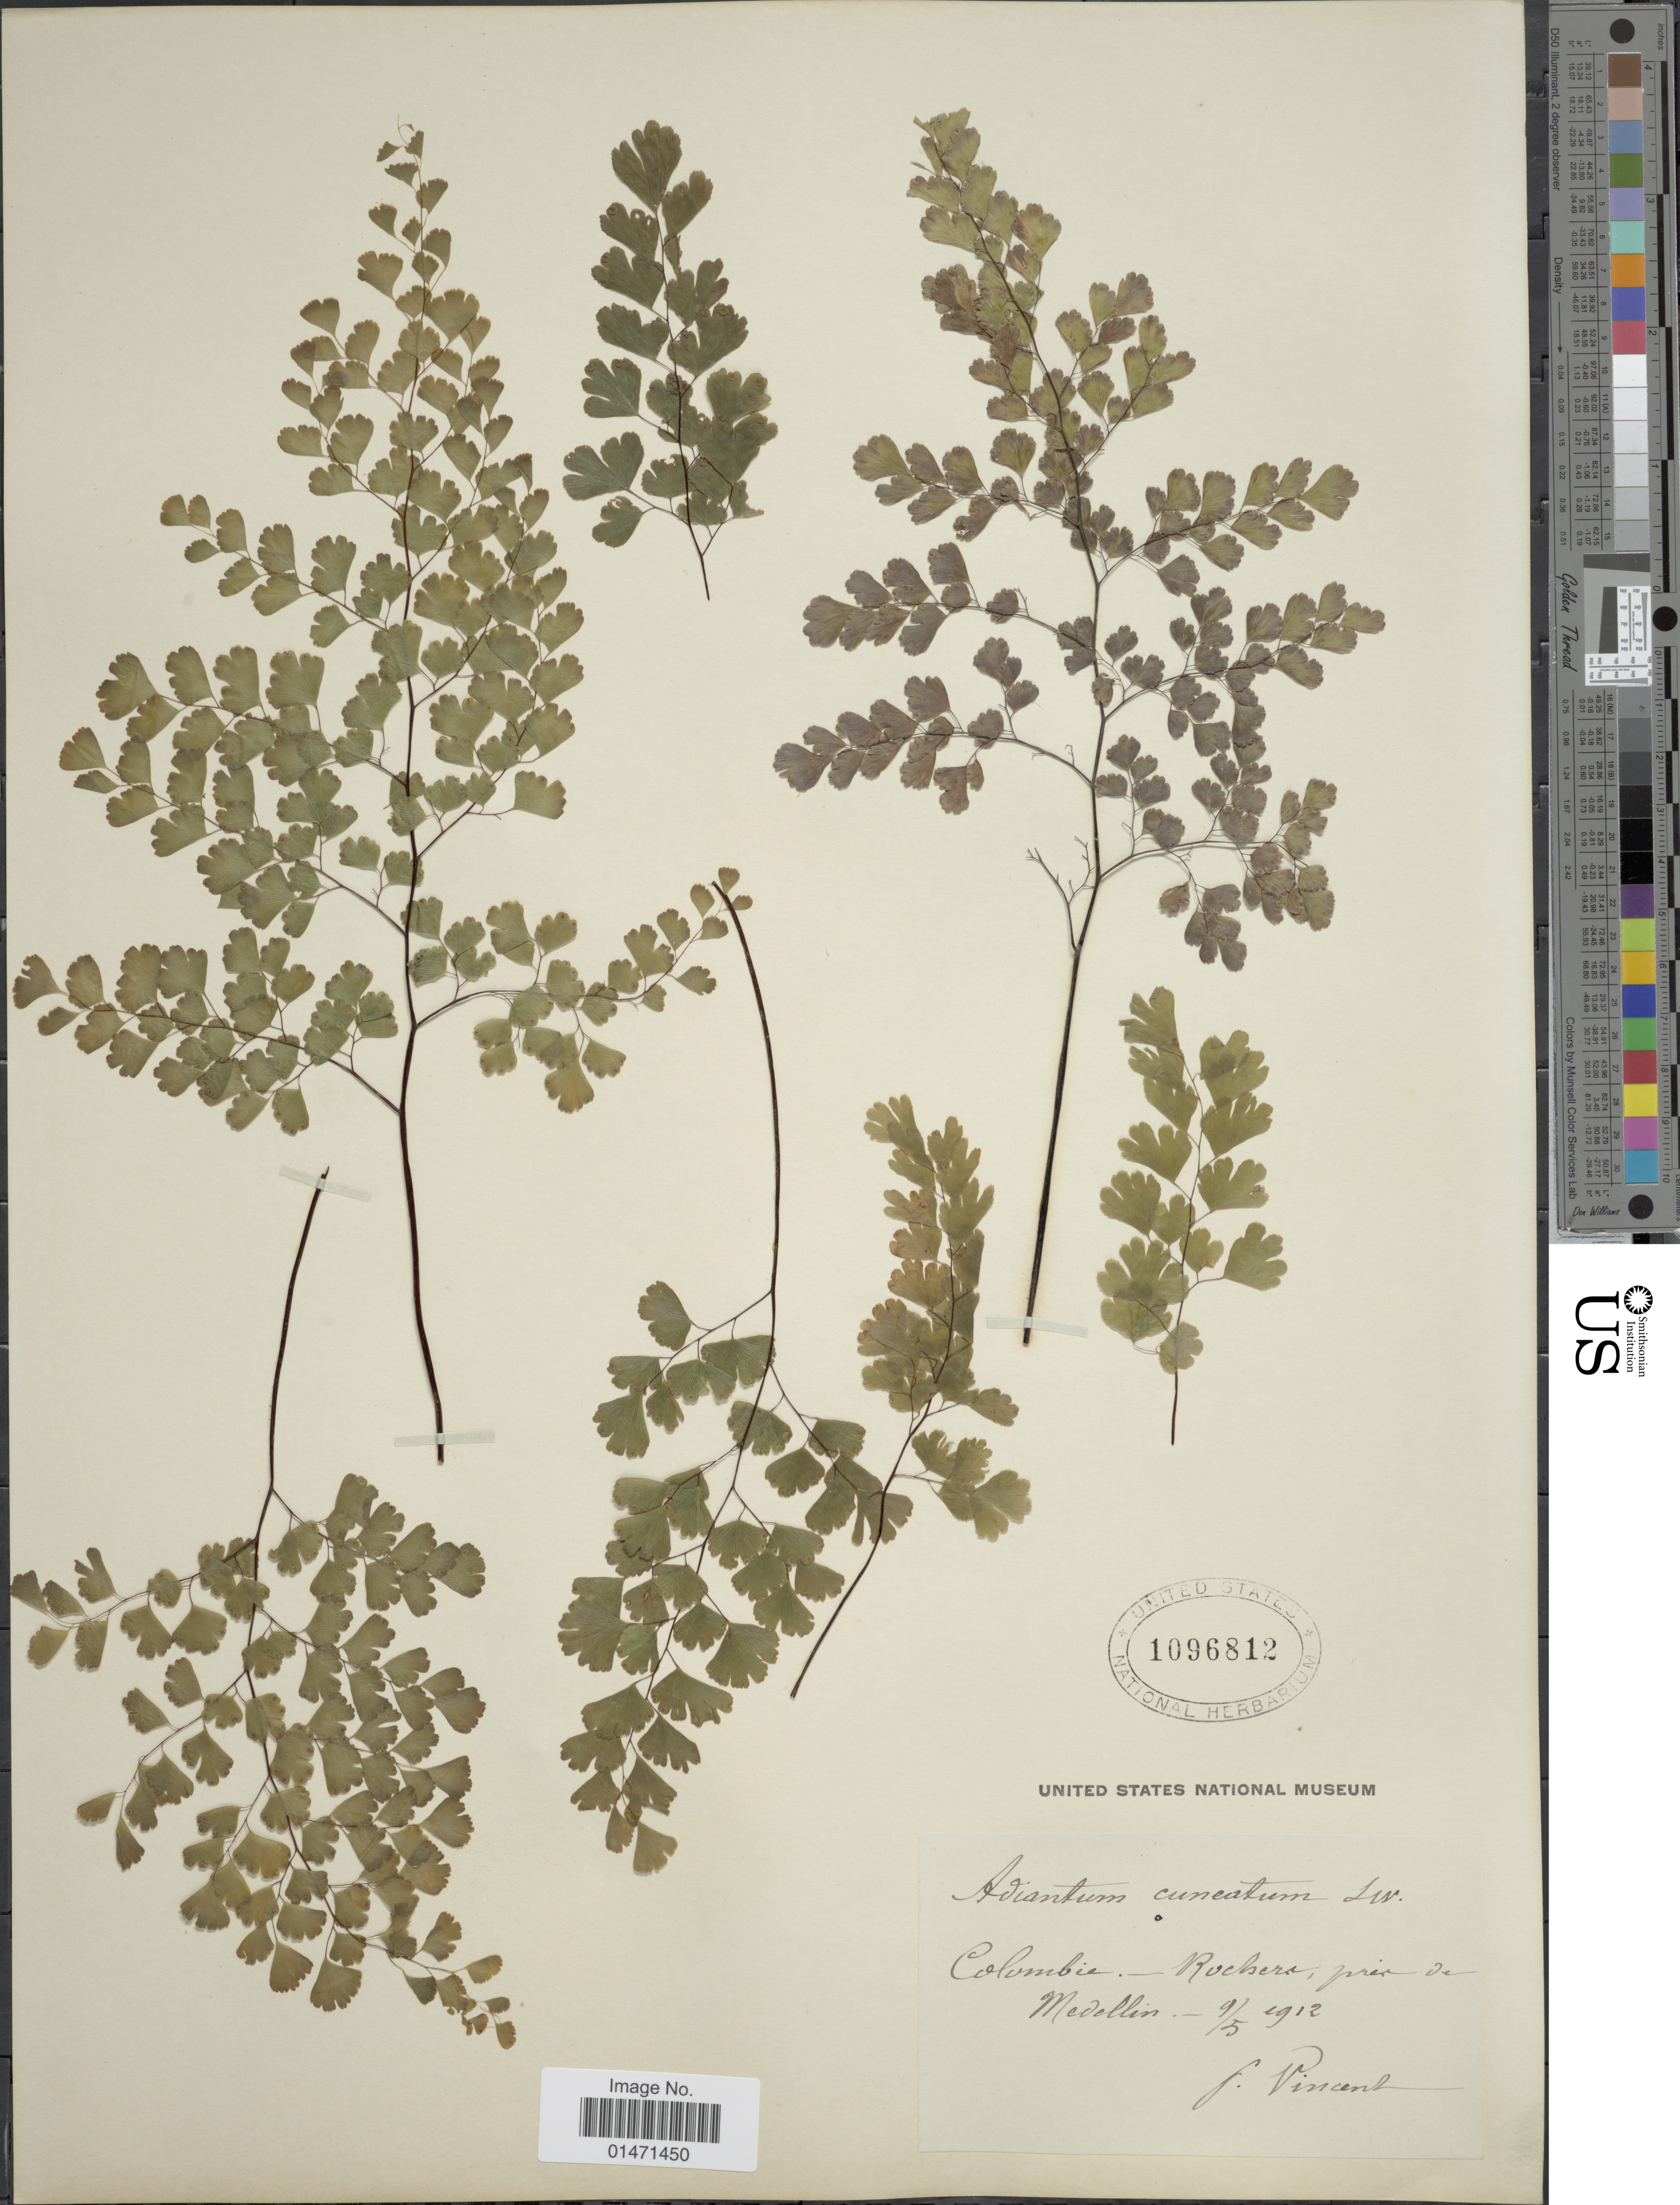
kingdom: Plantae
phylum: Tracheophyta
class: Polypodiopsida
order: Polypodiales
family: Pteridaceae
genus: Adiantum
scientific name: Adiantum raddianum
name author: C. Presl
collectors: F. Vincent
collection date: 1912-05-09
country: Colombia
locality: Rochers, près de Medellin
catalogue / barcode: US 1096812